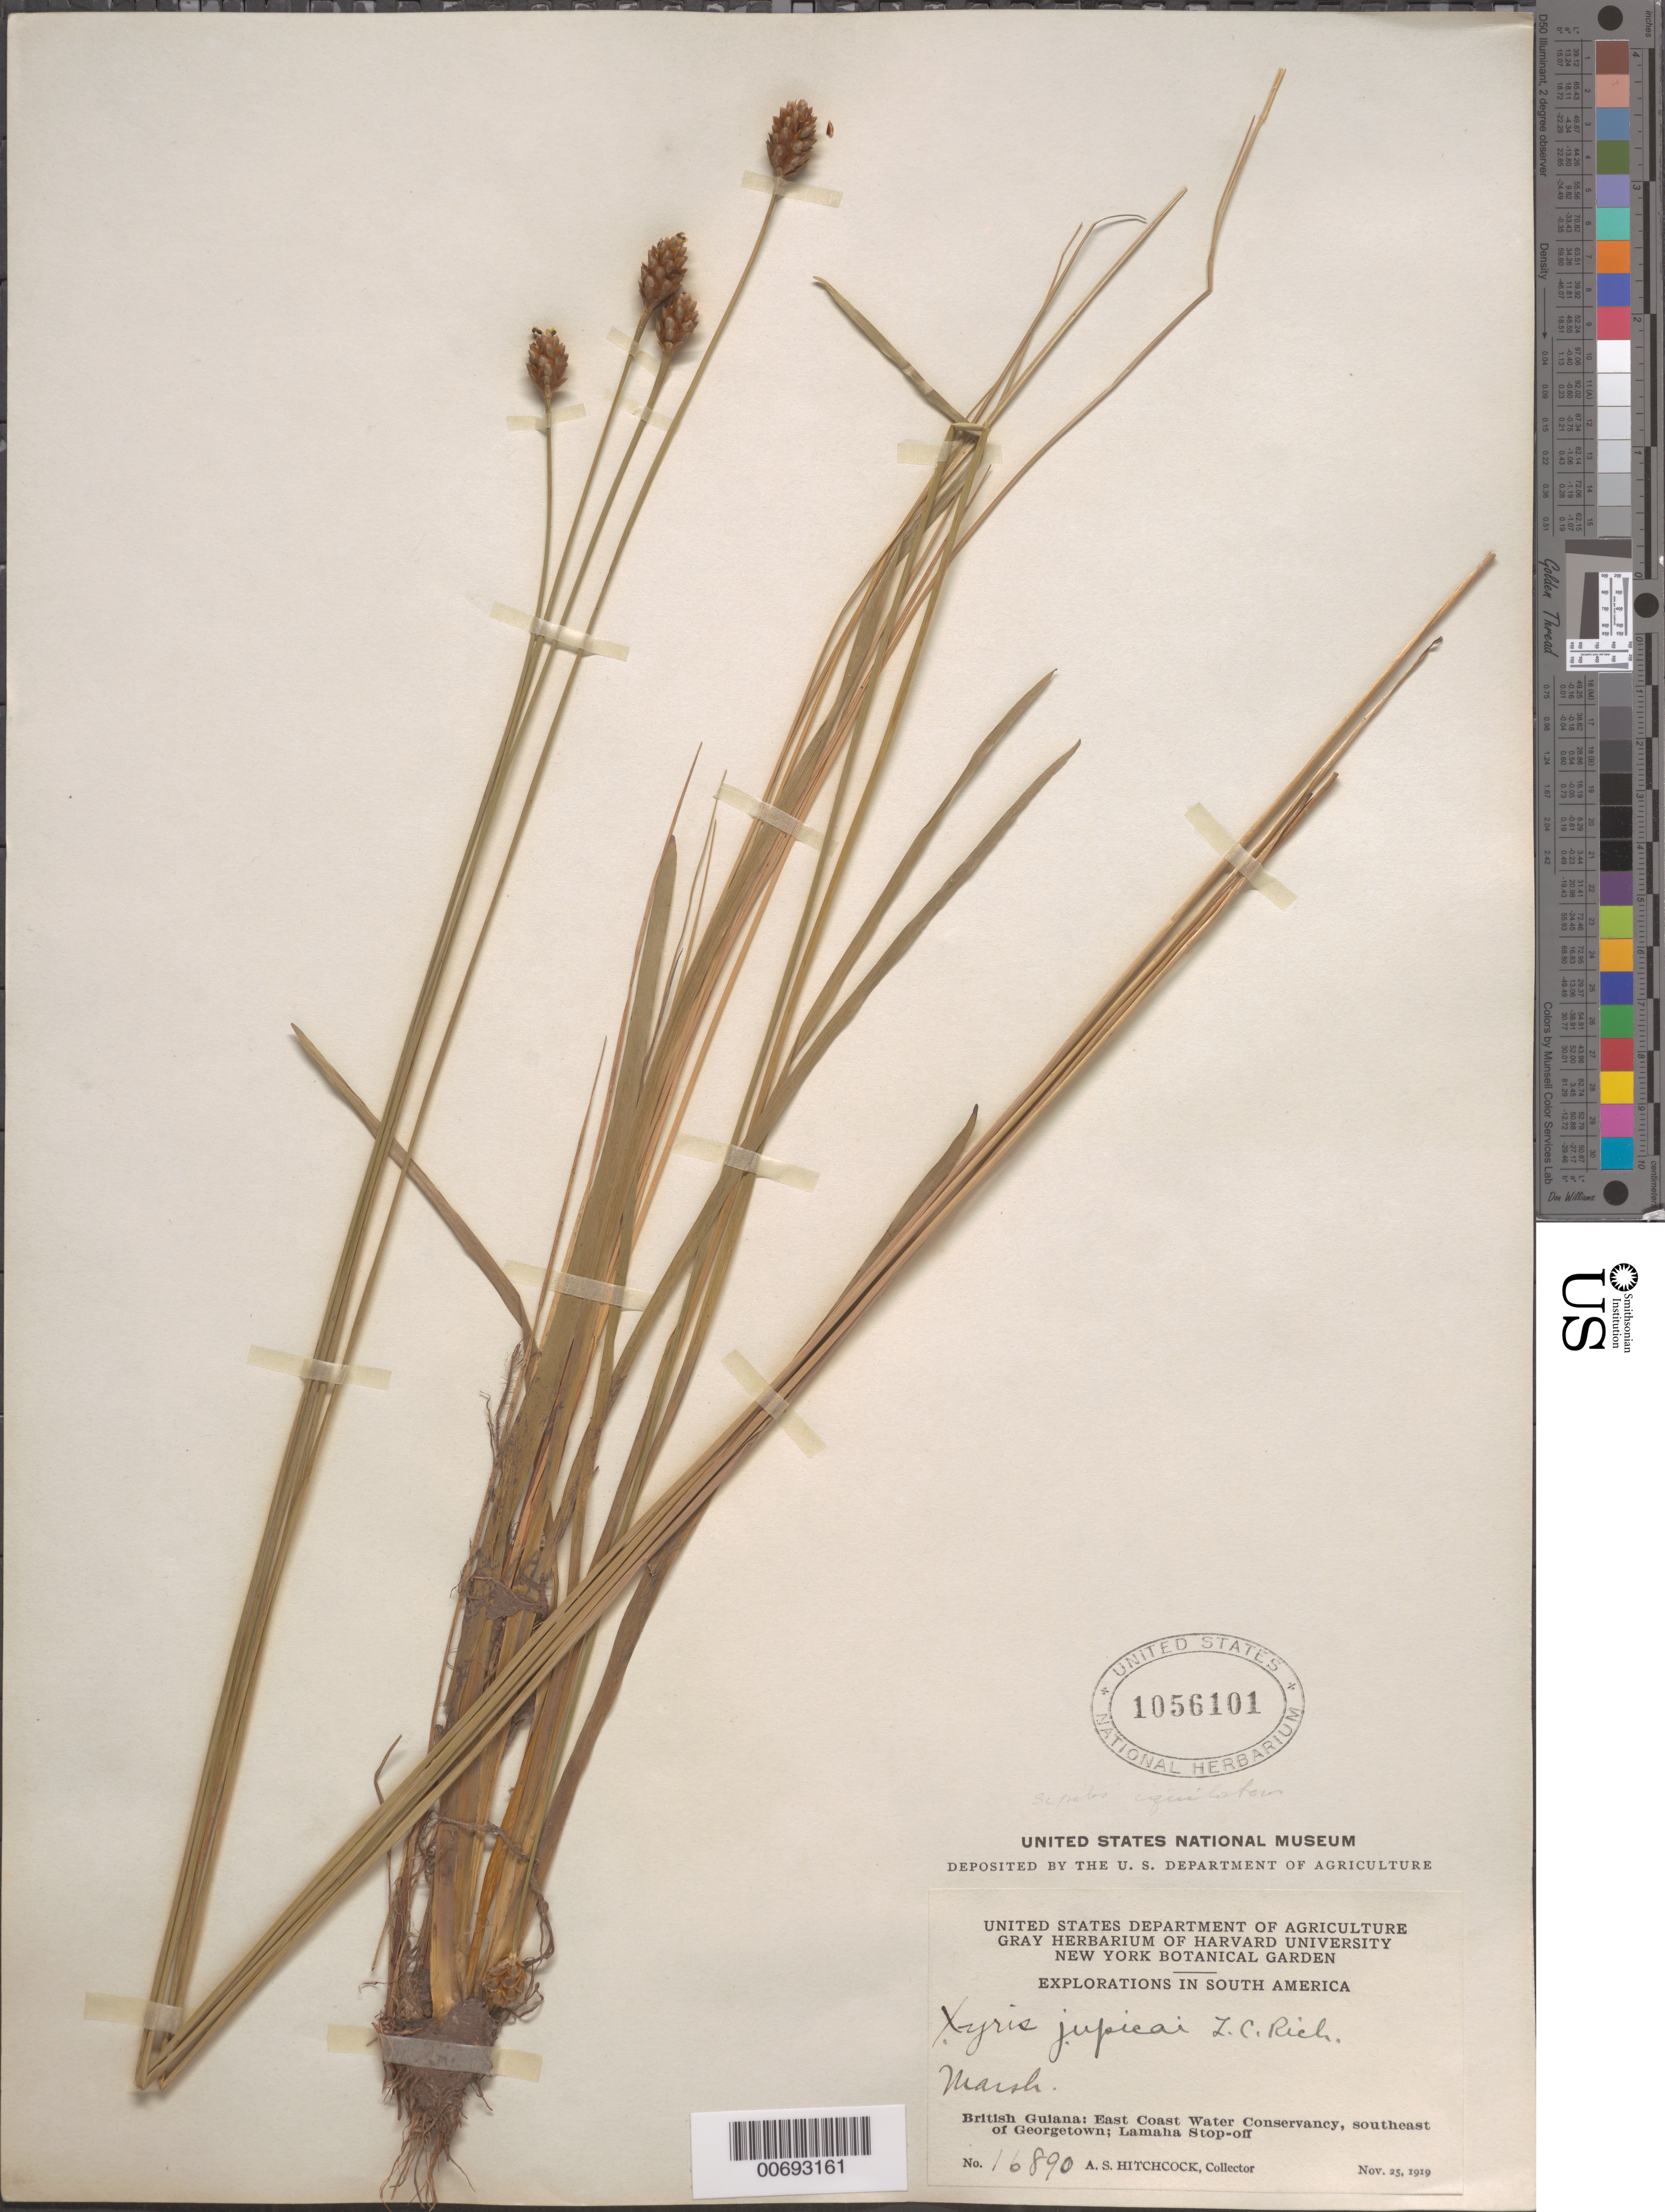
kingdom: Plantae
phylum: Tracheophyta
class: Liliopsida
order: Poales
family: Xyridaceae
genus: Xyris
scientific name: Xyris jupicai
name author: Rich.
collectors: A. S. Hitchcock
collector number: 16890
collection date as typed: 25-Nov-19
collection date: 1919-11-25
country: Guyana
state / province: Demerara-Mahaica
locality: Lamaha Stop-Off, Georgetown, SE of, East Coast Water Conservancy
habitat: Marsh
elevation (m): -2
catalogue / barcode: US 1056101